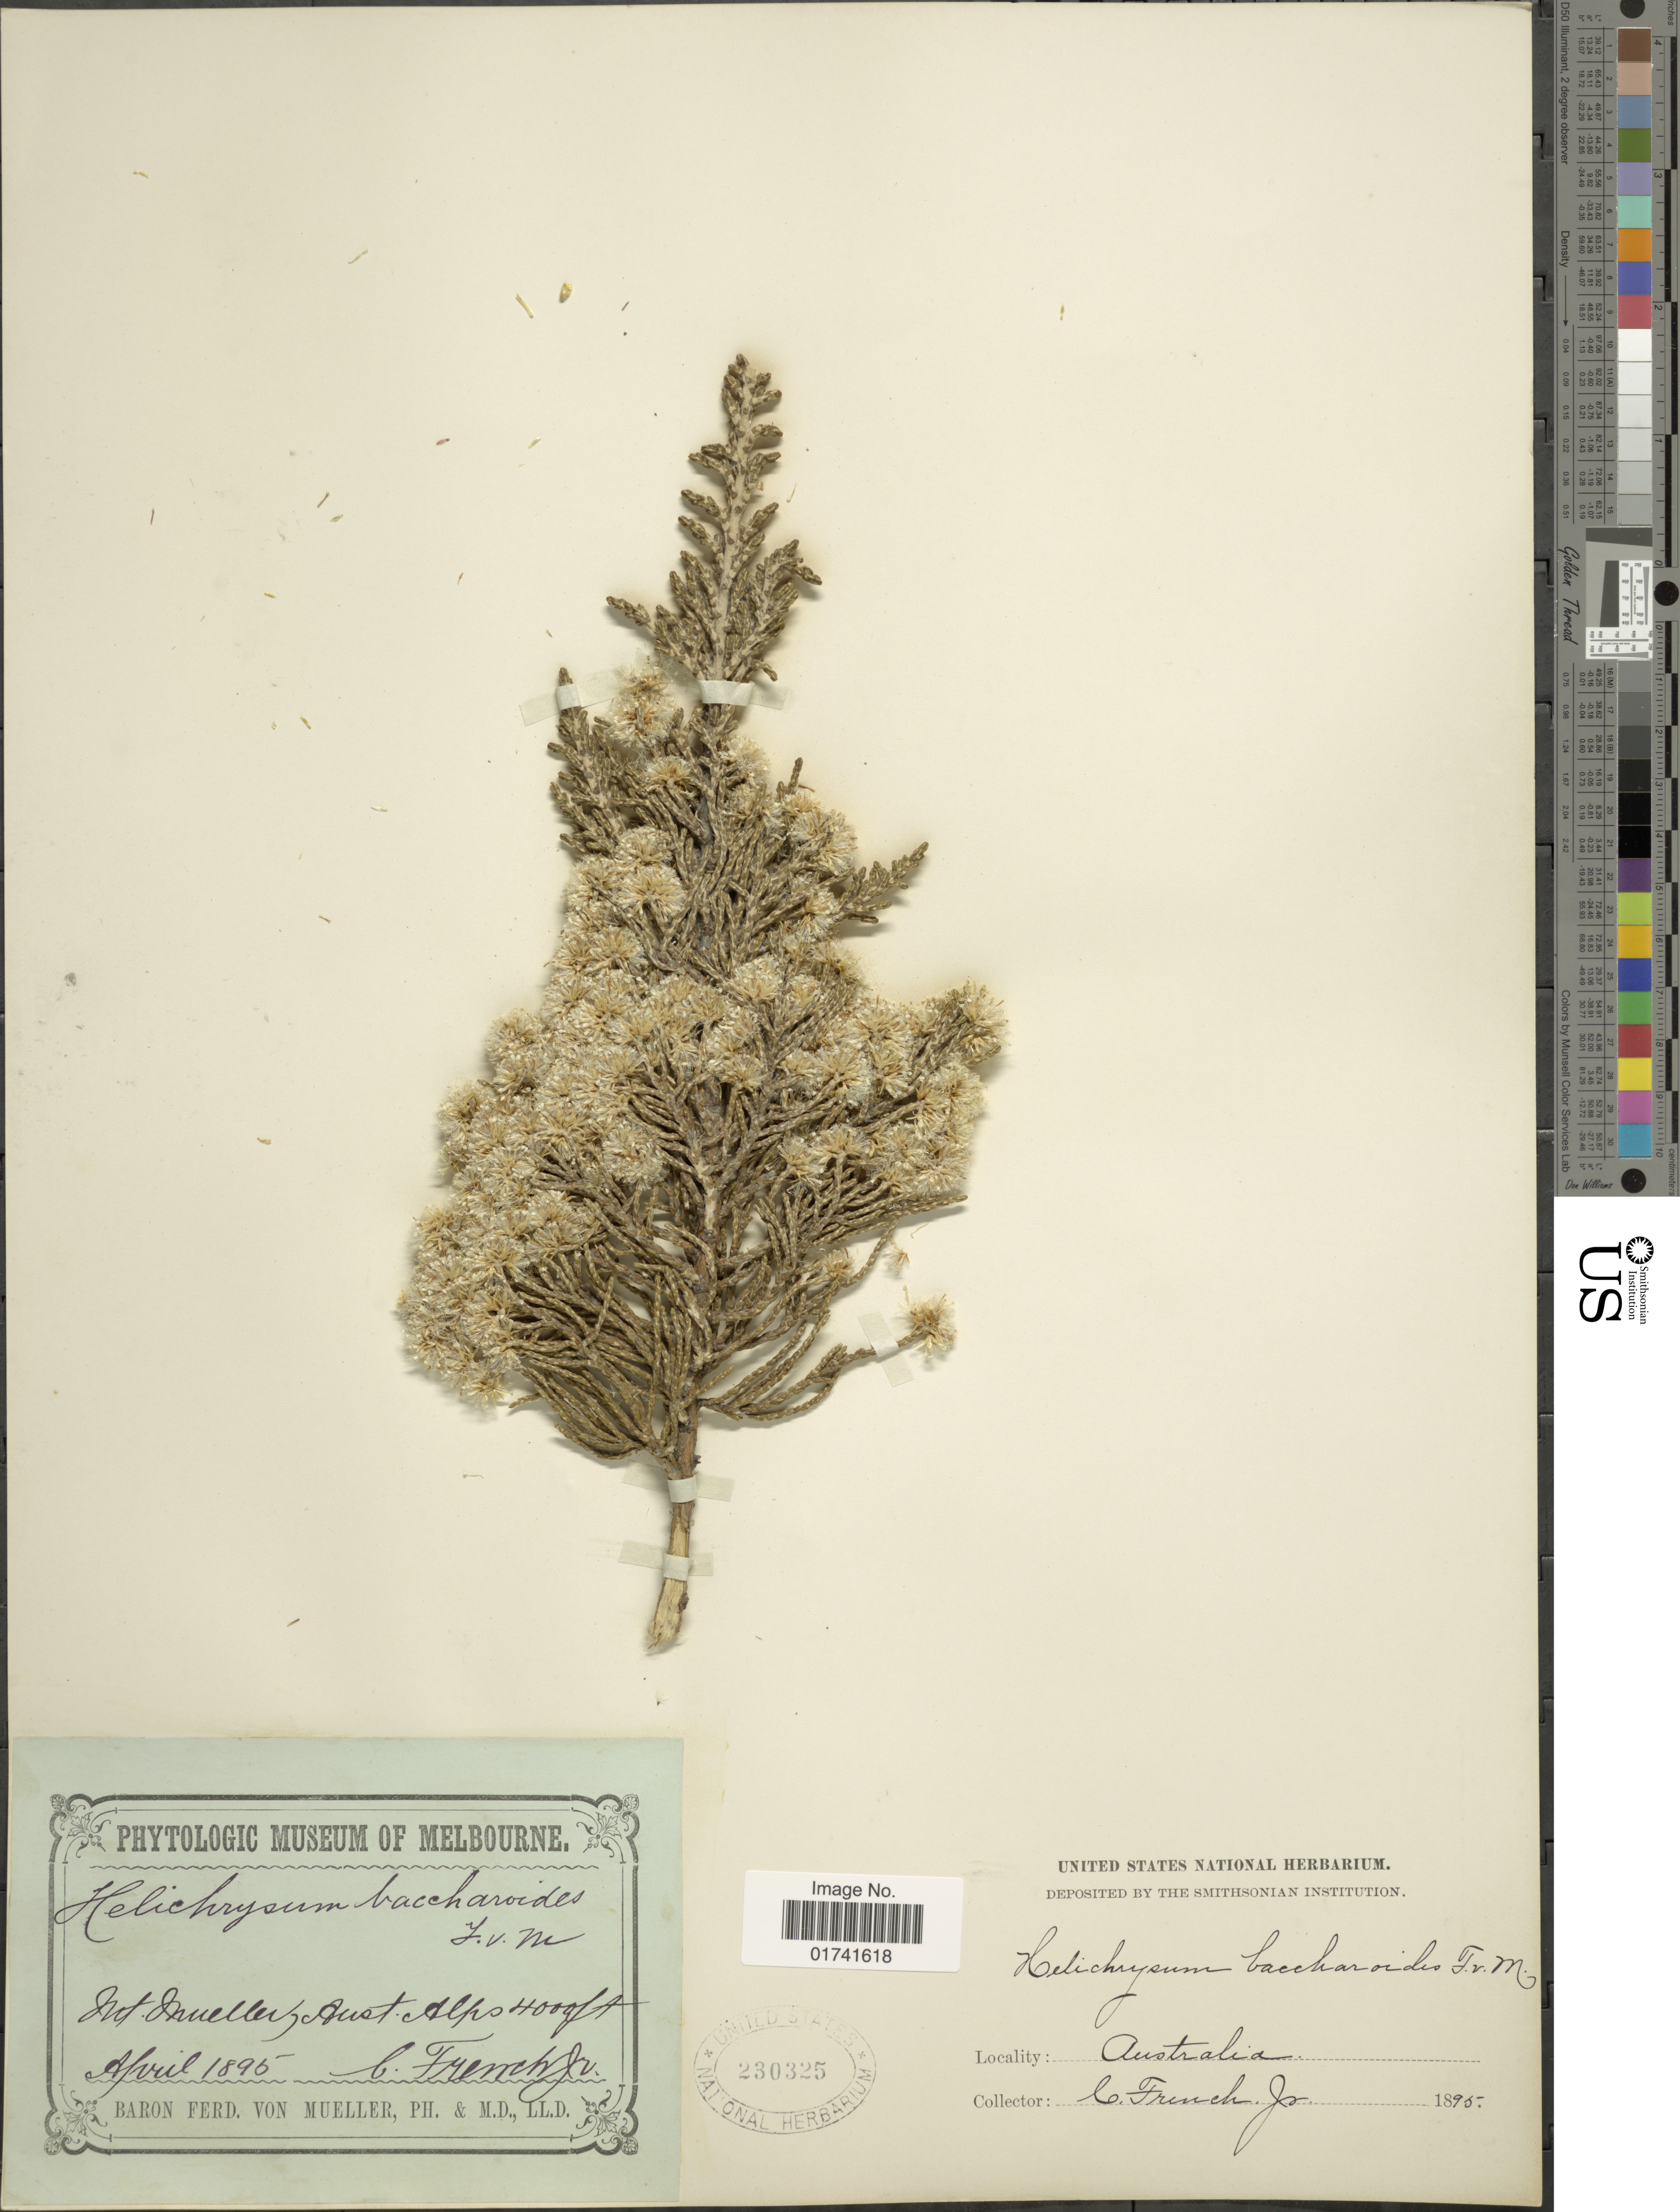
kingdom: Plantae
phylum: Tracheophyta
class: Magnoliopsida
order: Asterales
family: Asteraceae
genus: Ozothamnus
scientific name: Ozothamnus hookeri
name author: Sond.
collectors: C. French Jr.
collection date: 1895-04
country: Australia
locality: Mt. Mueller, Aust. Alp.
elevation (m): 1219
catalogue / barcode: US 230325